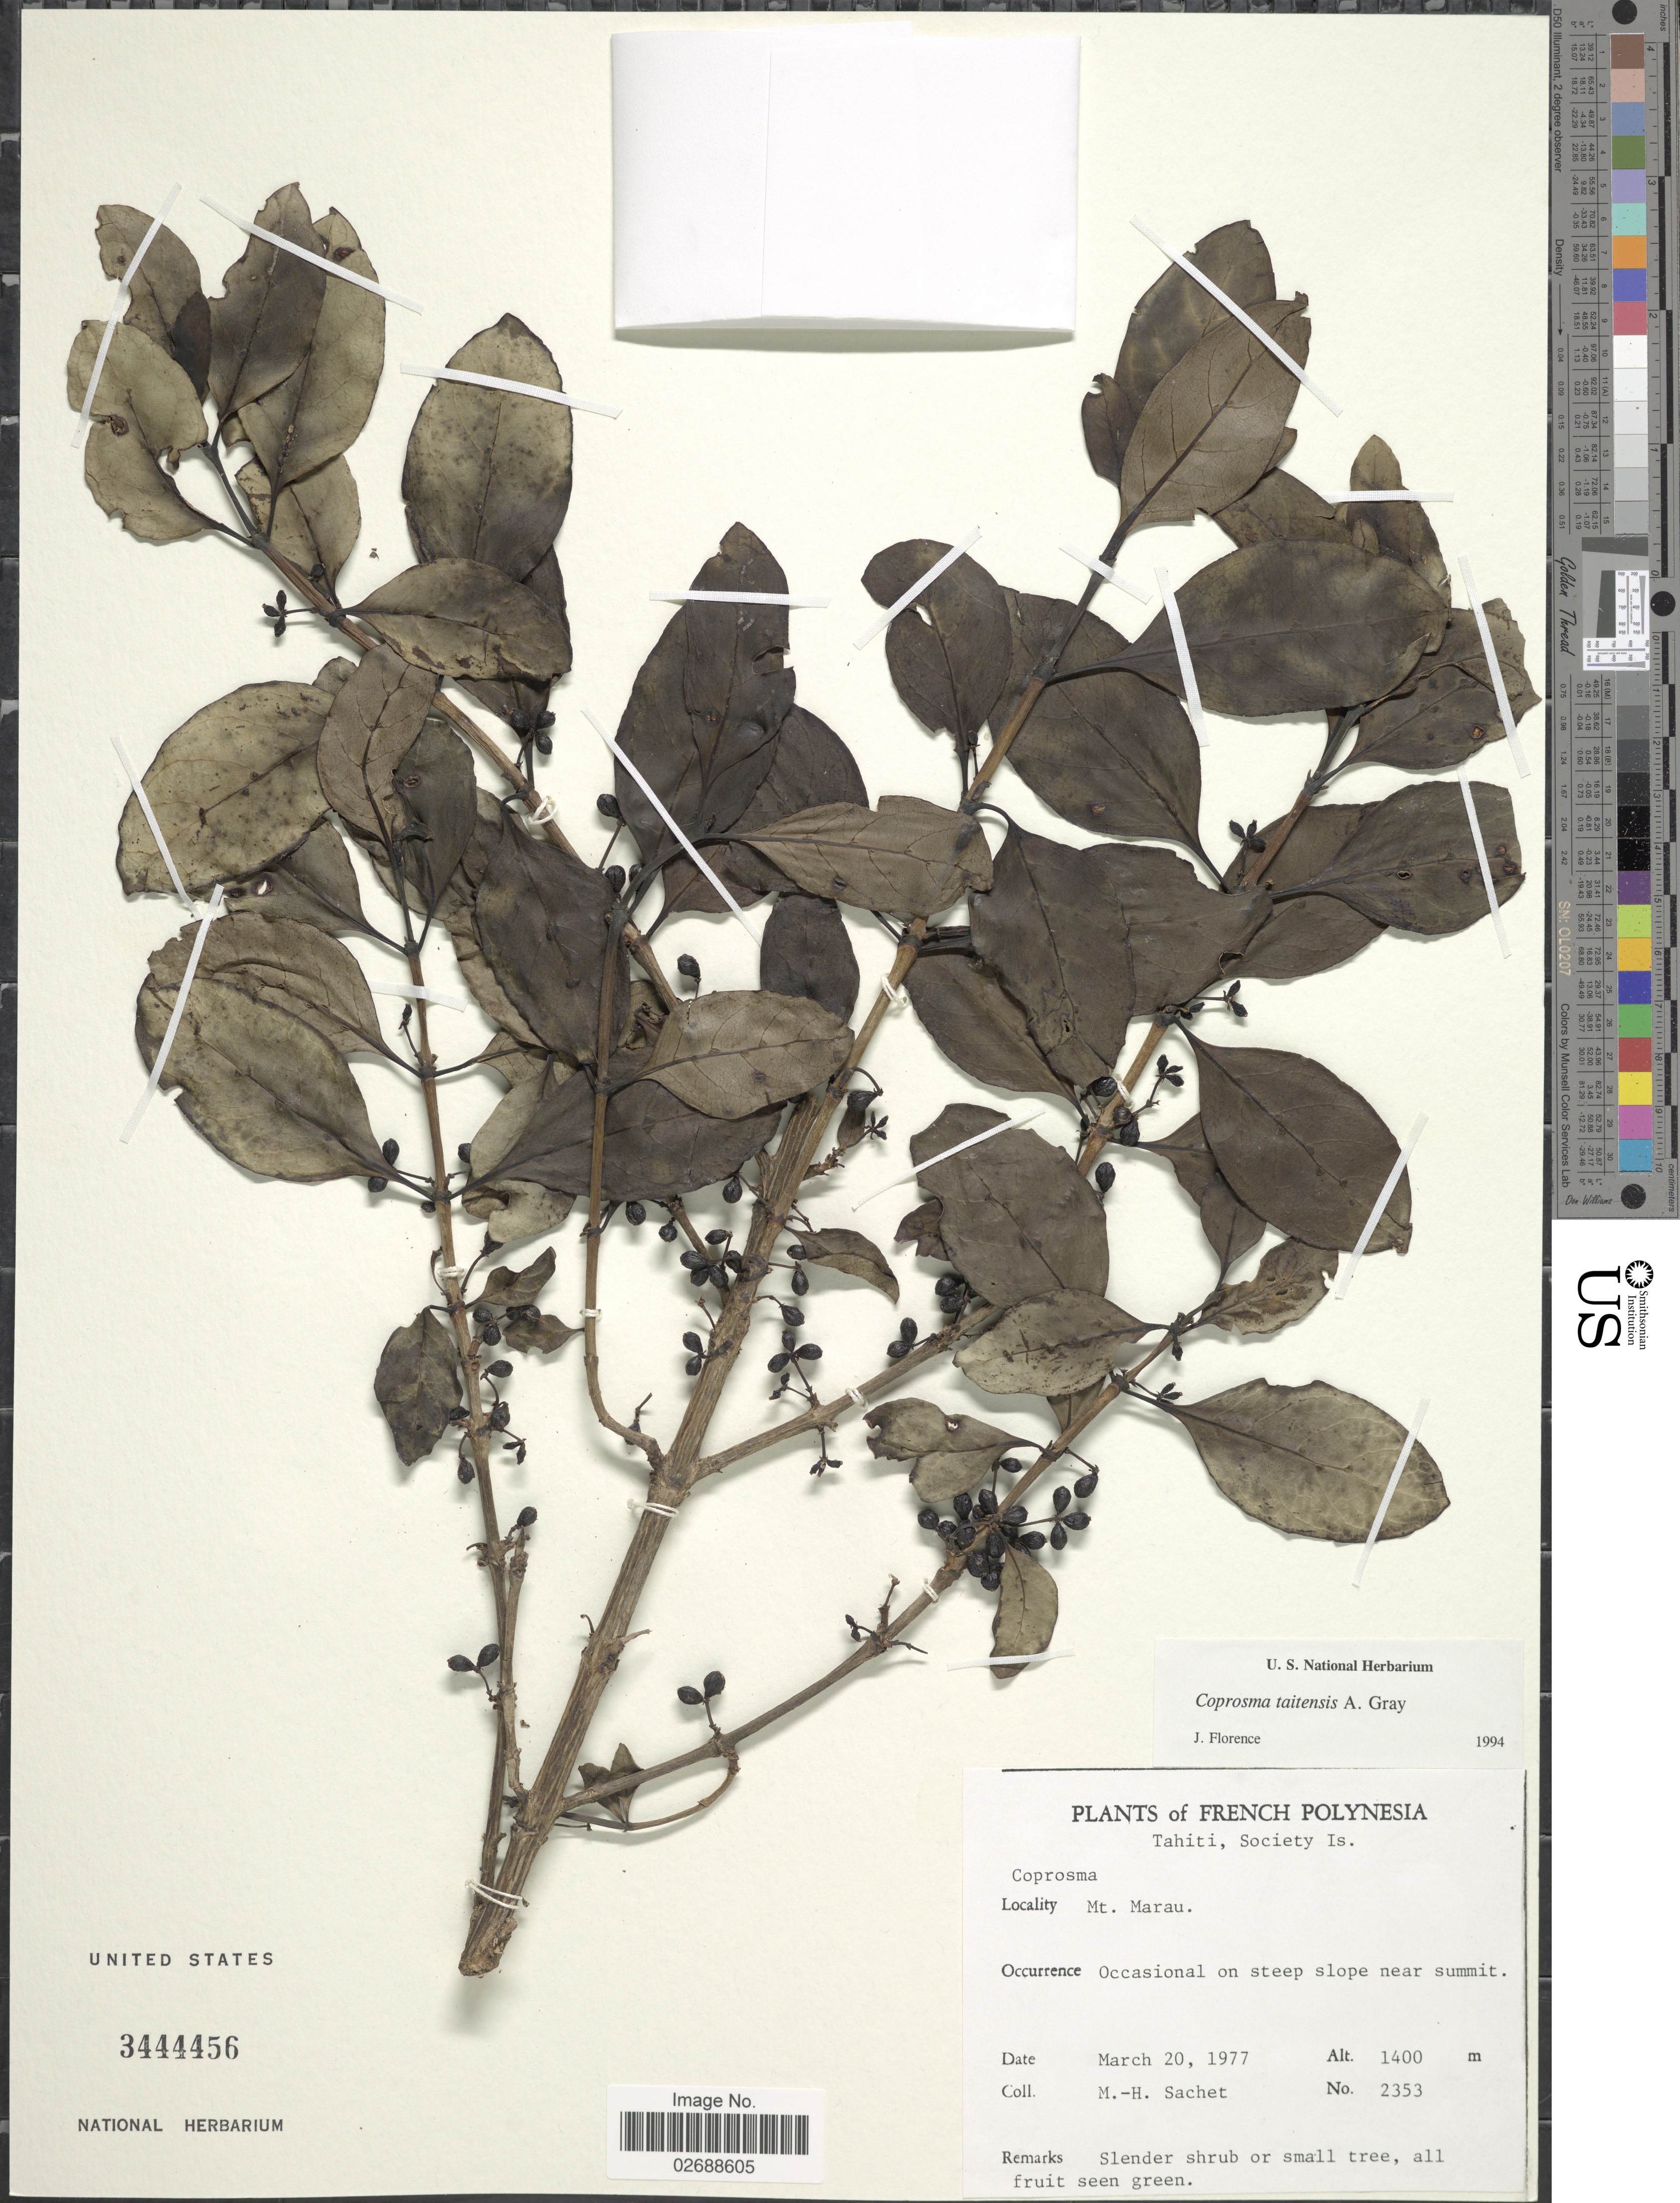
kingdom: Plantae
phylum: Tracheophyta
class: Magnoliopsida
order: Gentianales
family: Rubiaceae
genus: Coprosma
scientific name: Coprosma tahitensis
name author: A. Gray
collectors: M.-H. Sachet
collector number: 2353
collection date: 1977-03-20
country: French Polynesia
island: Tahiti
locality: Tahiti, Society Is. Mt. Marau, slope near summit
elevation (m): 1400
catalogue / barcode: US 3444456